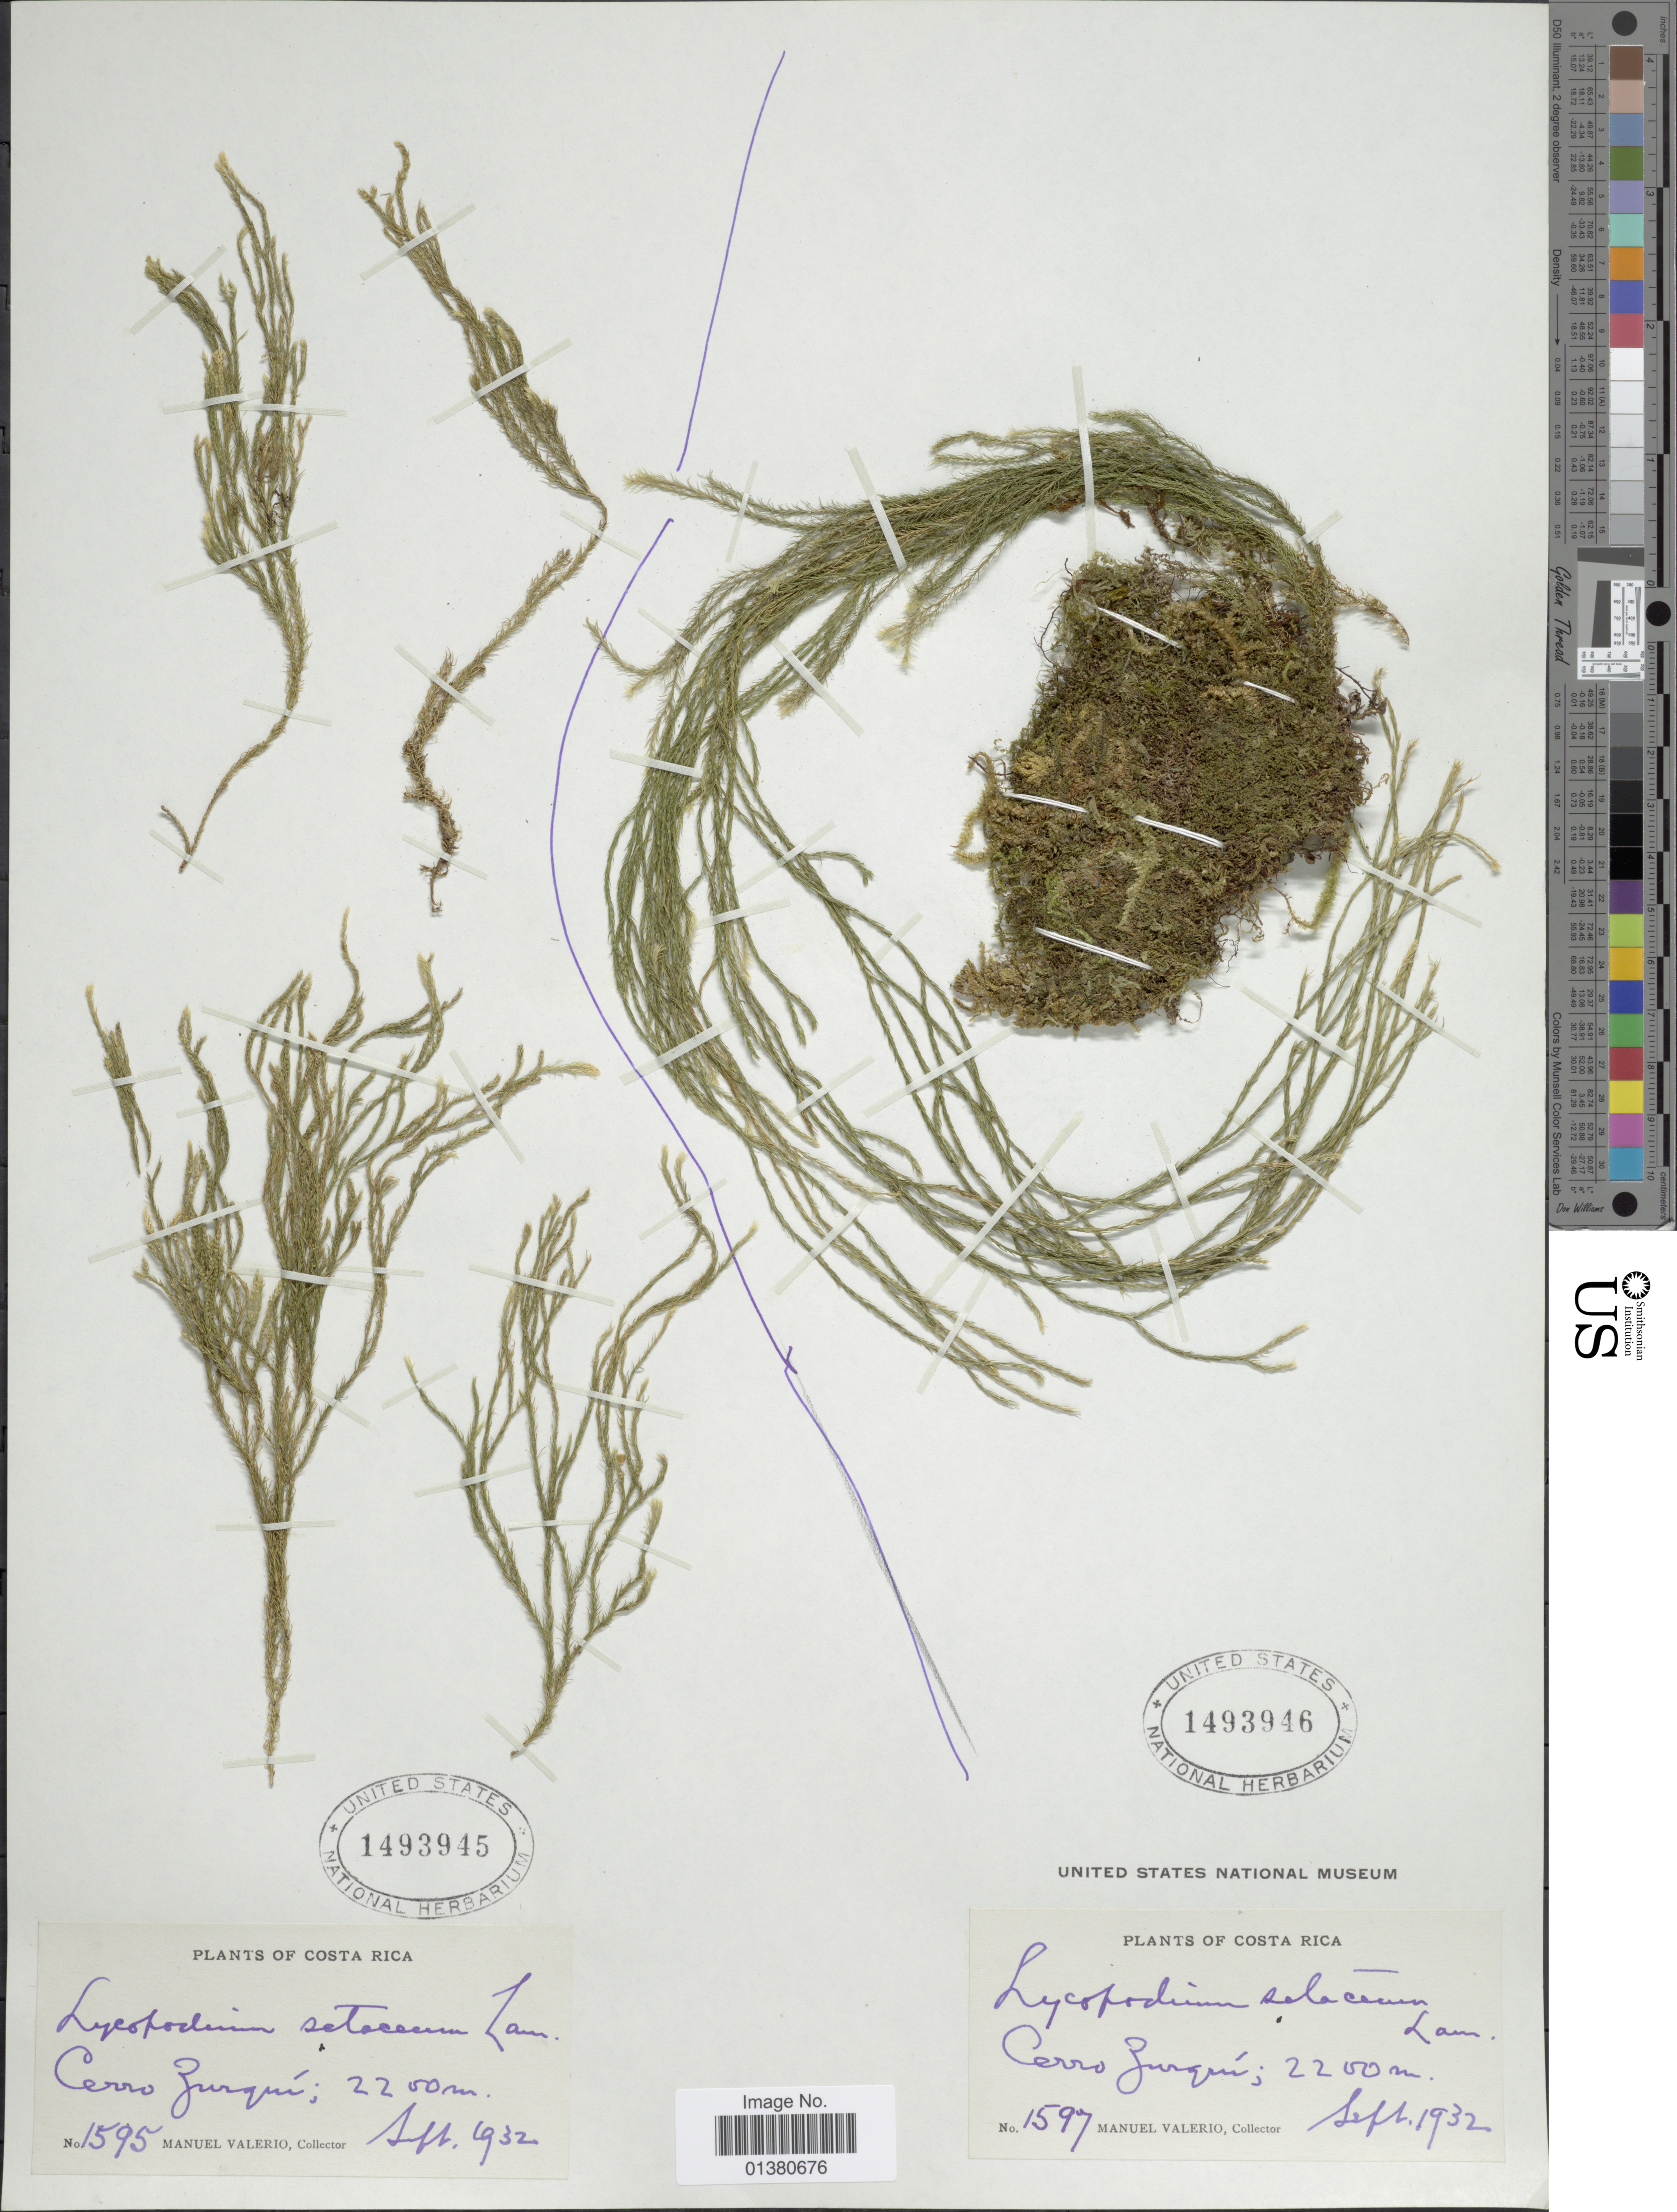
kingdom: Plantae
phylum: Tracheophyta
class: Lycopodiopsida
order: Lycopodiales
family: Lycopodiaceae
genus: Phlegmariurus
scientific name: Phlegmariurus curvifolius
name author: (Kunze) B. Øllg.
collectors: M. Valerio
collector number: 1597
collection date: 1932-09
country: Costa Rica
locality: Cerro Zurquí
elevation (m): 2200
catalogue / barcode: US 1493946-2